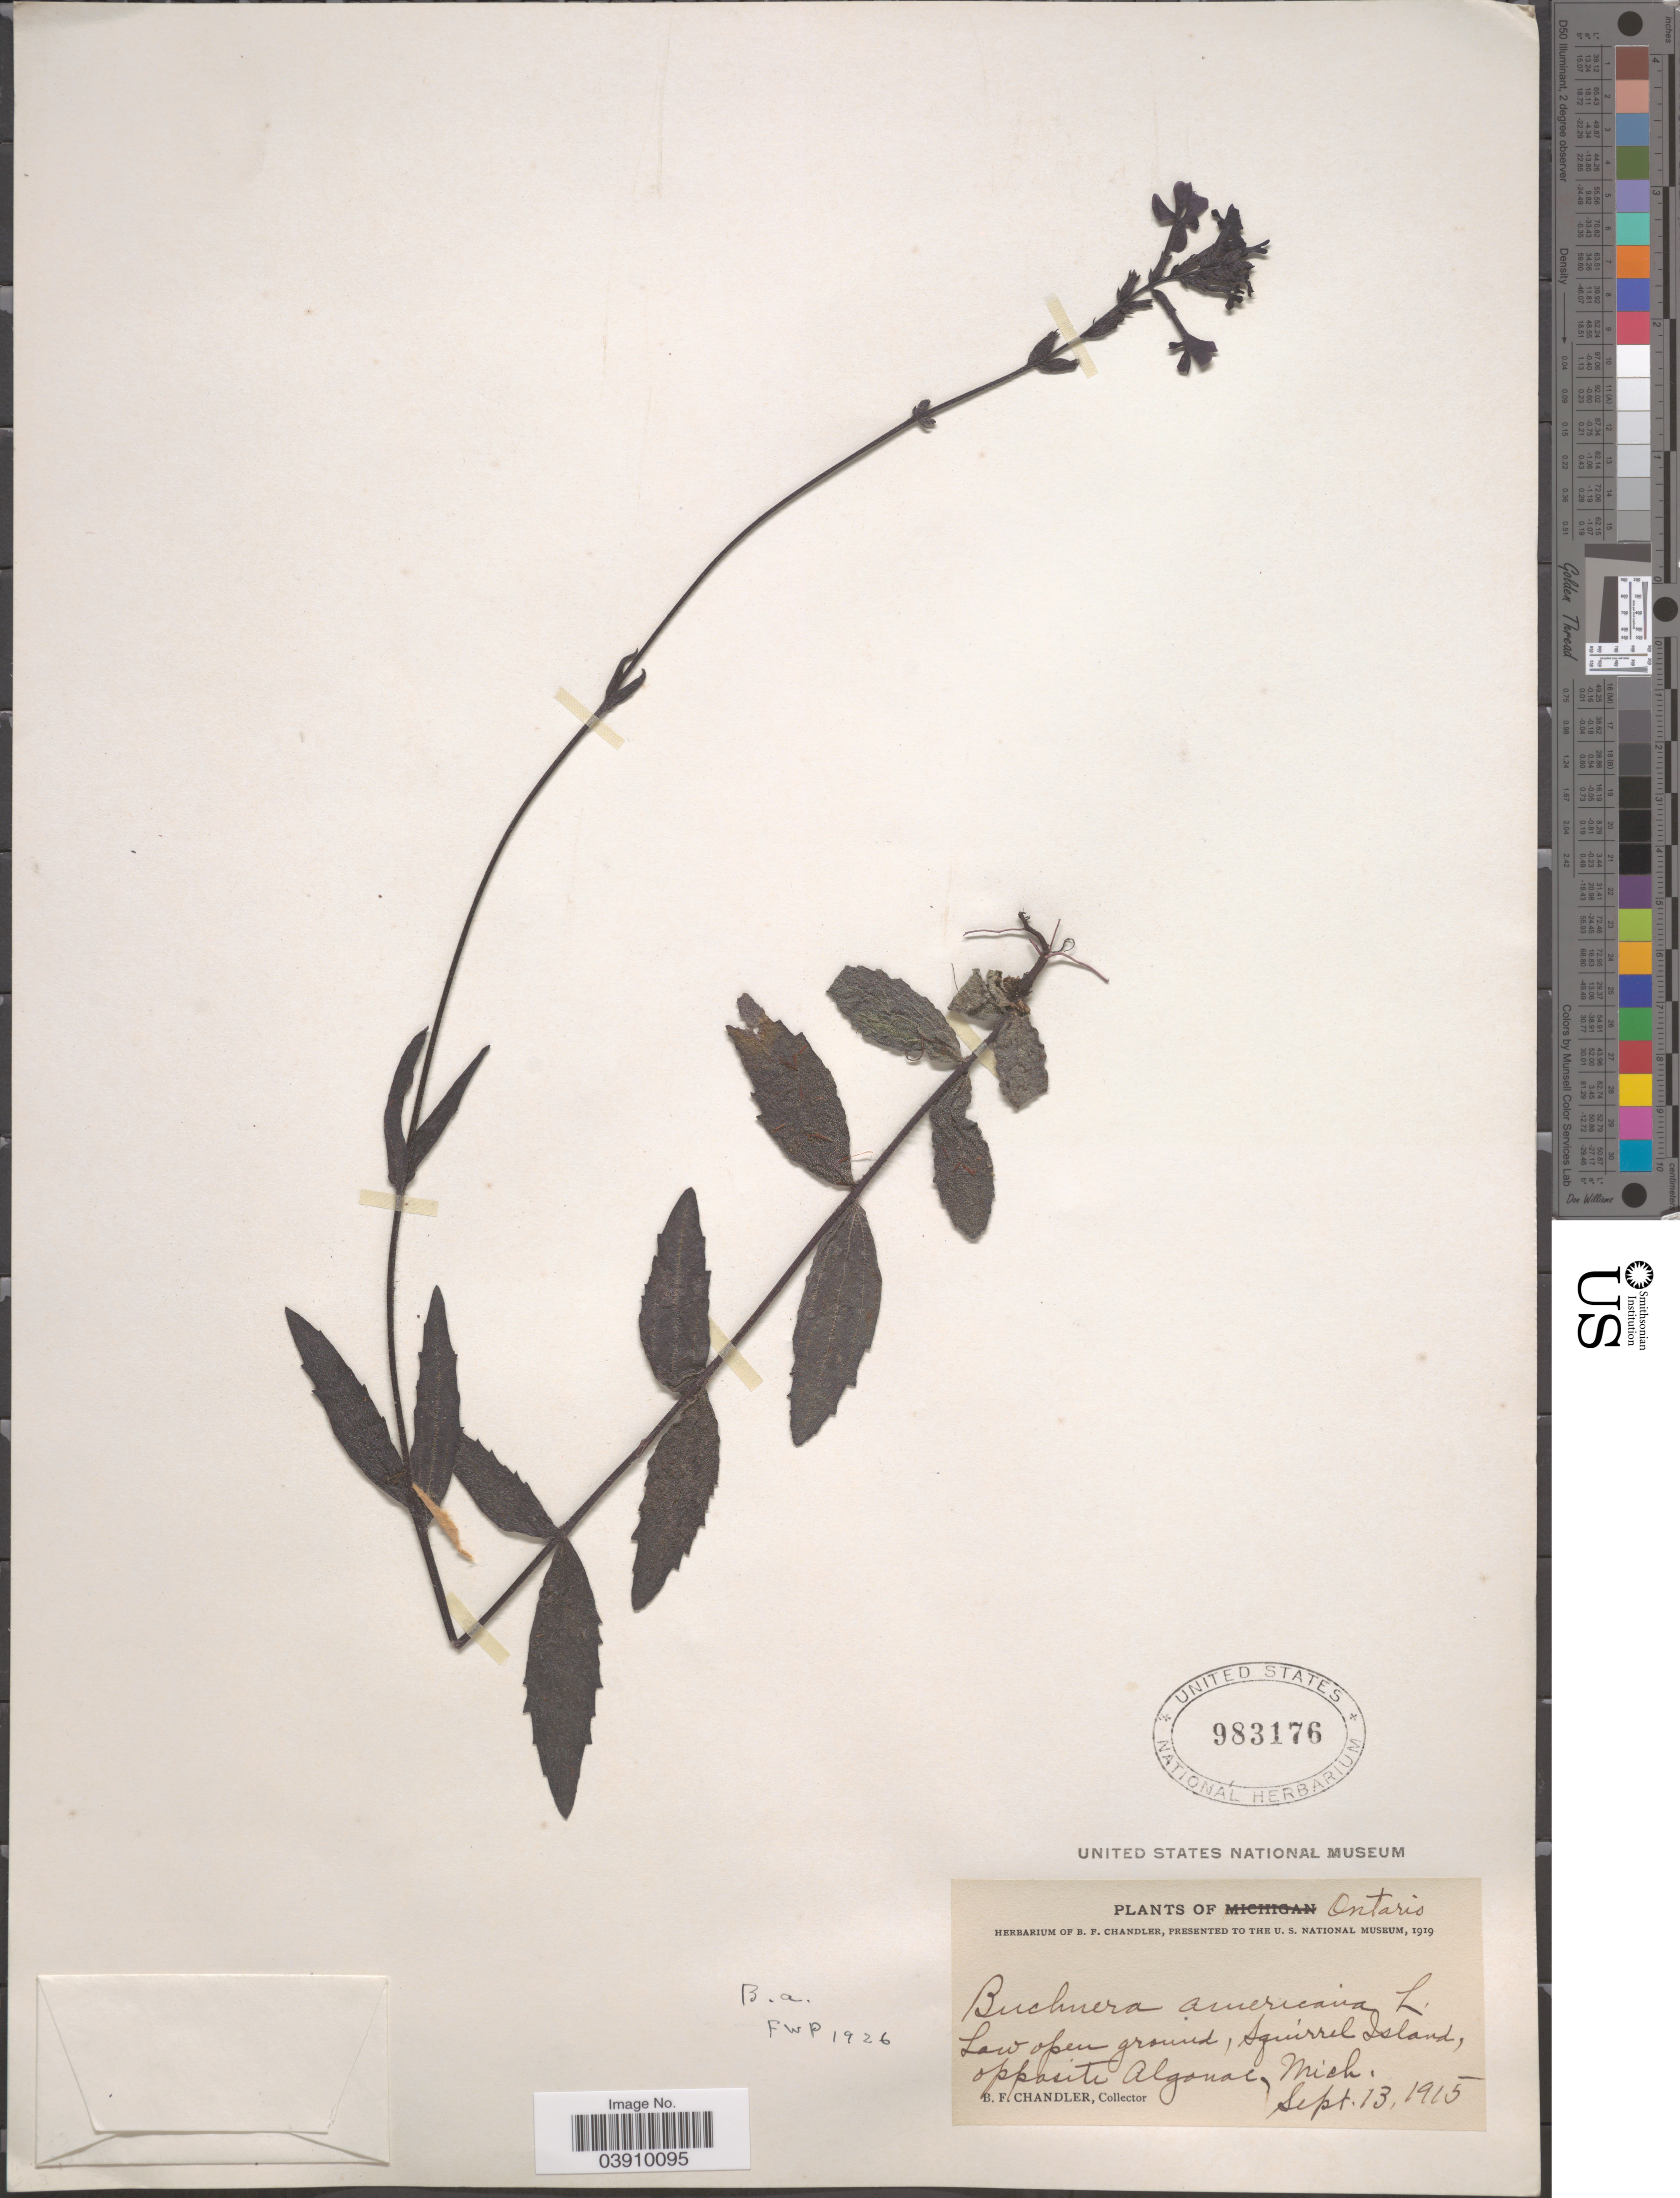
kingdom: Plantae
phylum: Tracheophyta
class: Magnoliopsida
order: Lamiales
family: Orobanchaceae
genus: Buchnera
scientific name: Buchnera americana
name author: L.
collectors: B. F. Chandler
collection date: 1915-09-13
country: United States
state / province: Michigan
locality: Squirrel Island, opposite Algonac.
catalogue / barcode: US 983176